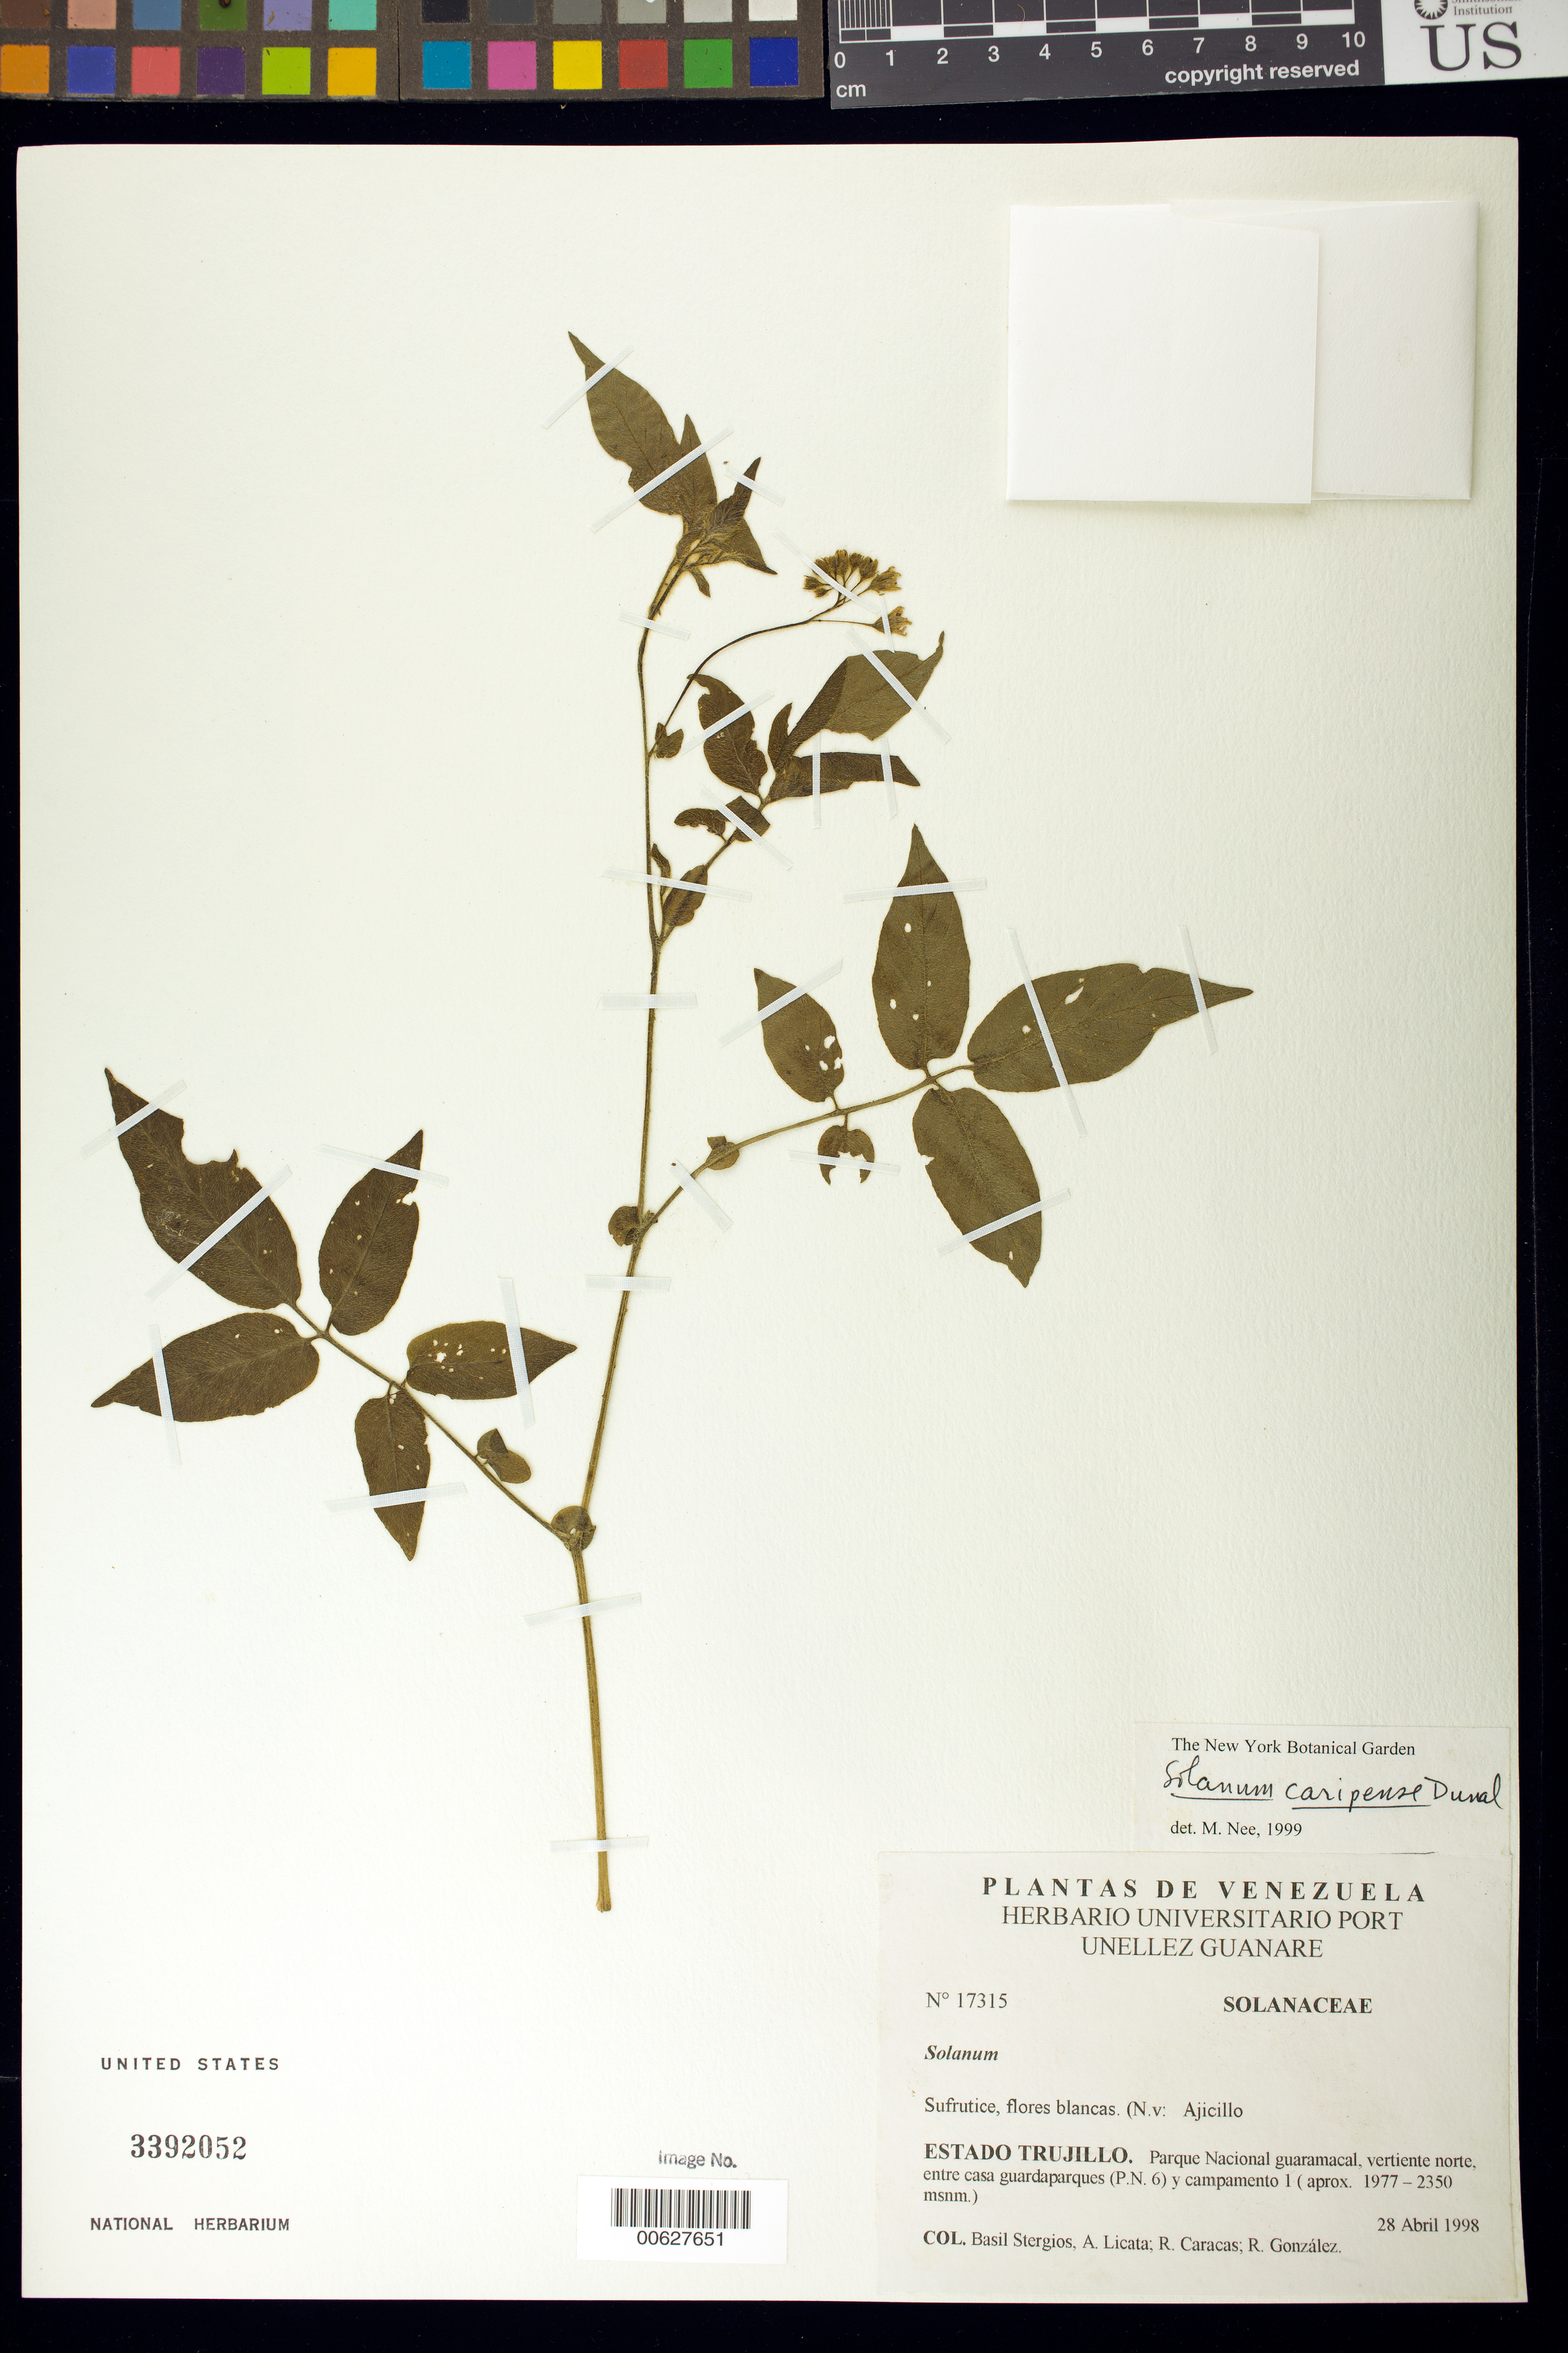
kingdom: Plantae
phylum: Tracheophyta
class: Magnoliopsida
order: Solanales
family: Solanaceae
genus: Solanum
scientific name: Solanum caripense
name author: Humb. & Bonpl. ex Dunal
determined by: Nee, Michael H.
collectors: B. G. Stergios, A. Licata, R. Caracas & R. González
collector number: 17315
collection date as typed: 28 Apr 1998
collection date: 1998-04-28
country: Venezuela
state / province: Trujillo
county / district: Boconó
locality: Parque Nacional Guaramacal, vertiente N, entre casa guardaparques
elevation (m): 1977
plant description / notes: Common name: Ajicillo; PORT, US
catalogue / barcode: US 3392052